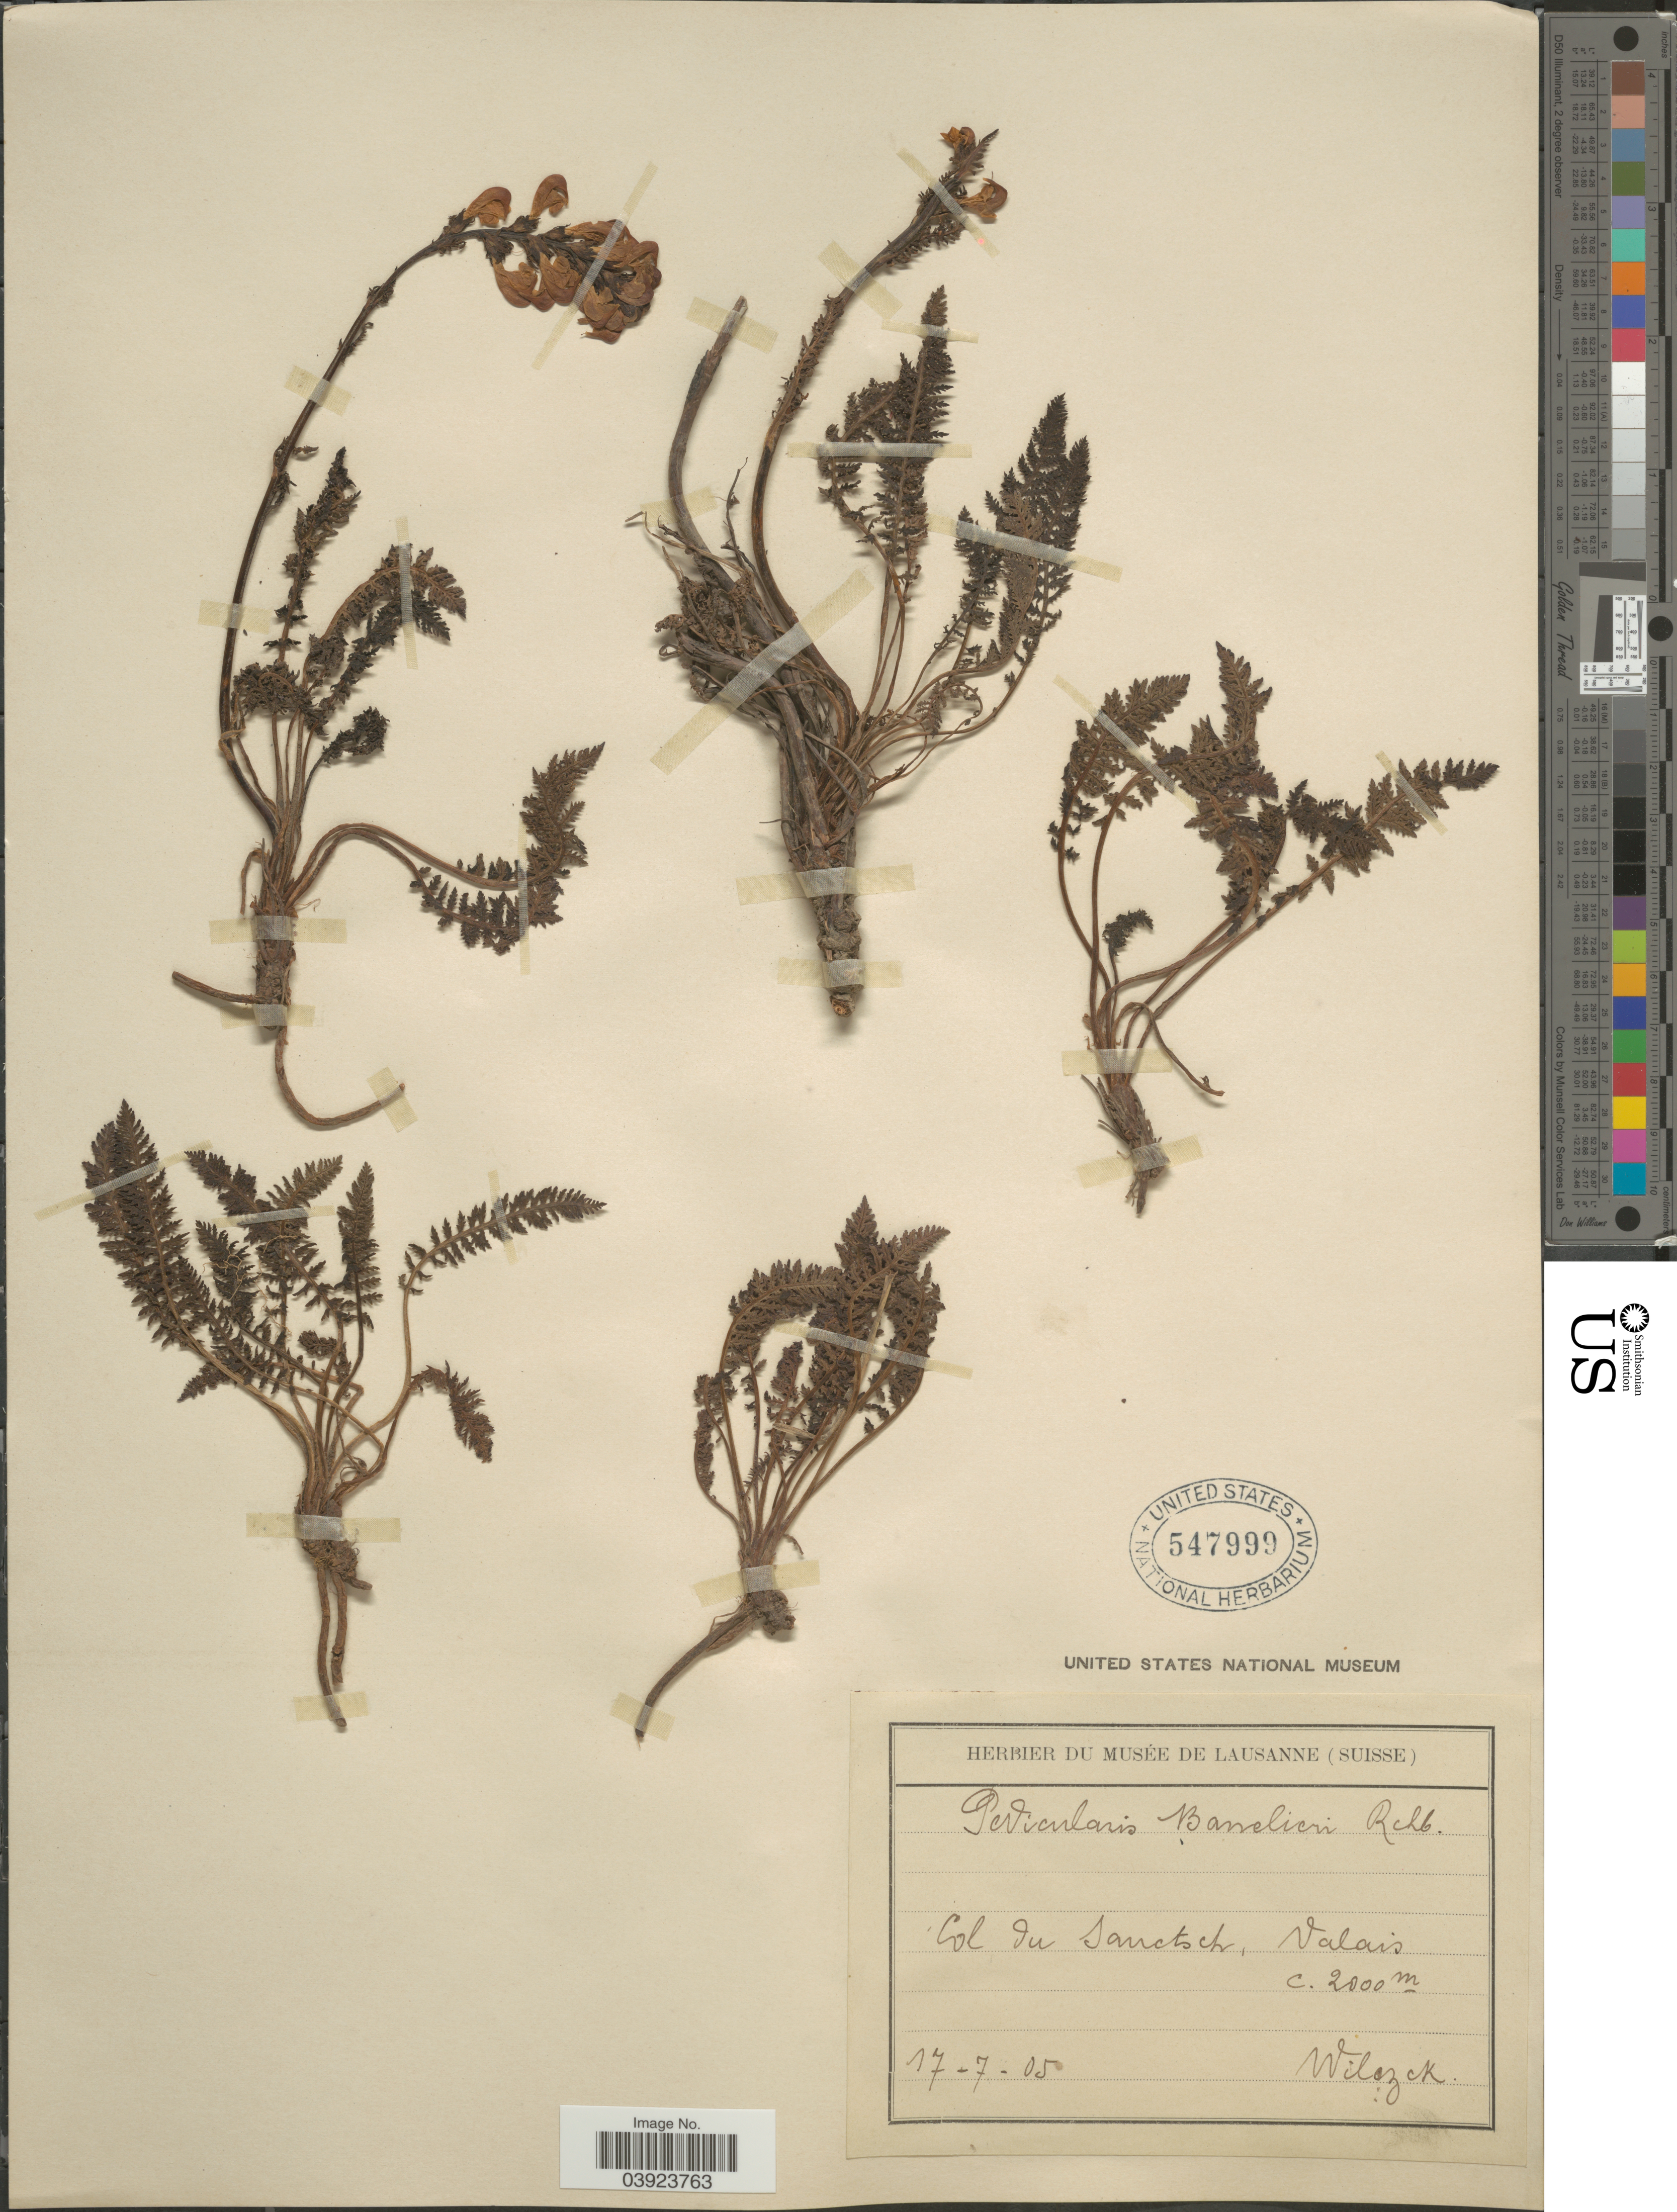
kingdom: Plantae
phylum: Tracheophyta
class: Magnoliopsida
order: Lamiales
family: Orobanchaceae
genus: Pedicularis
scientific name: Pedicularis barrelieri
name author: Rchb. f.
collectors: Wilczek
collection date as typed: Transcribed d/m/y: 17/7/5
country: Switzerland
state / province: Valais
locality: Col du Sanetsch.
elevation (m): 2000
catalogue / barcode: US 547999